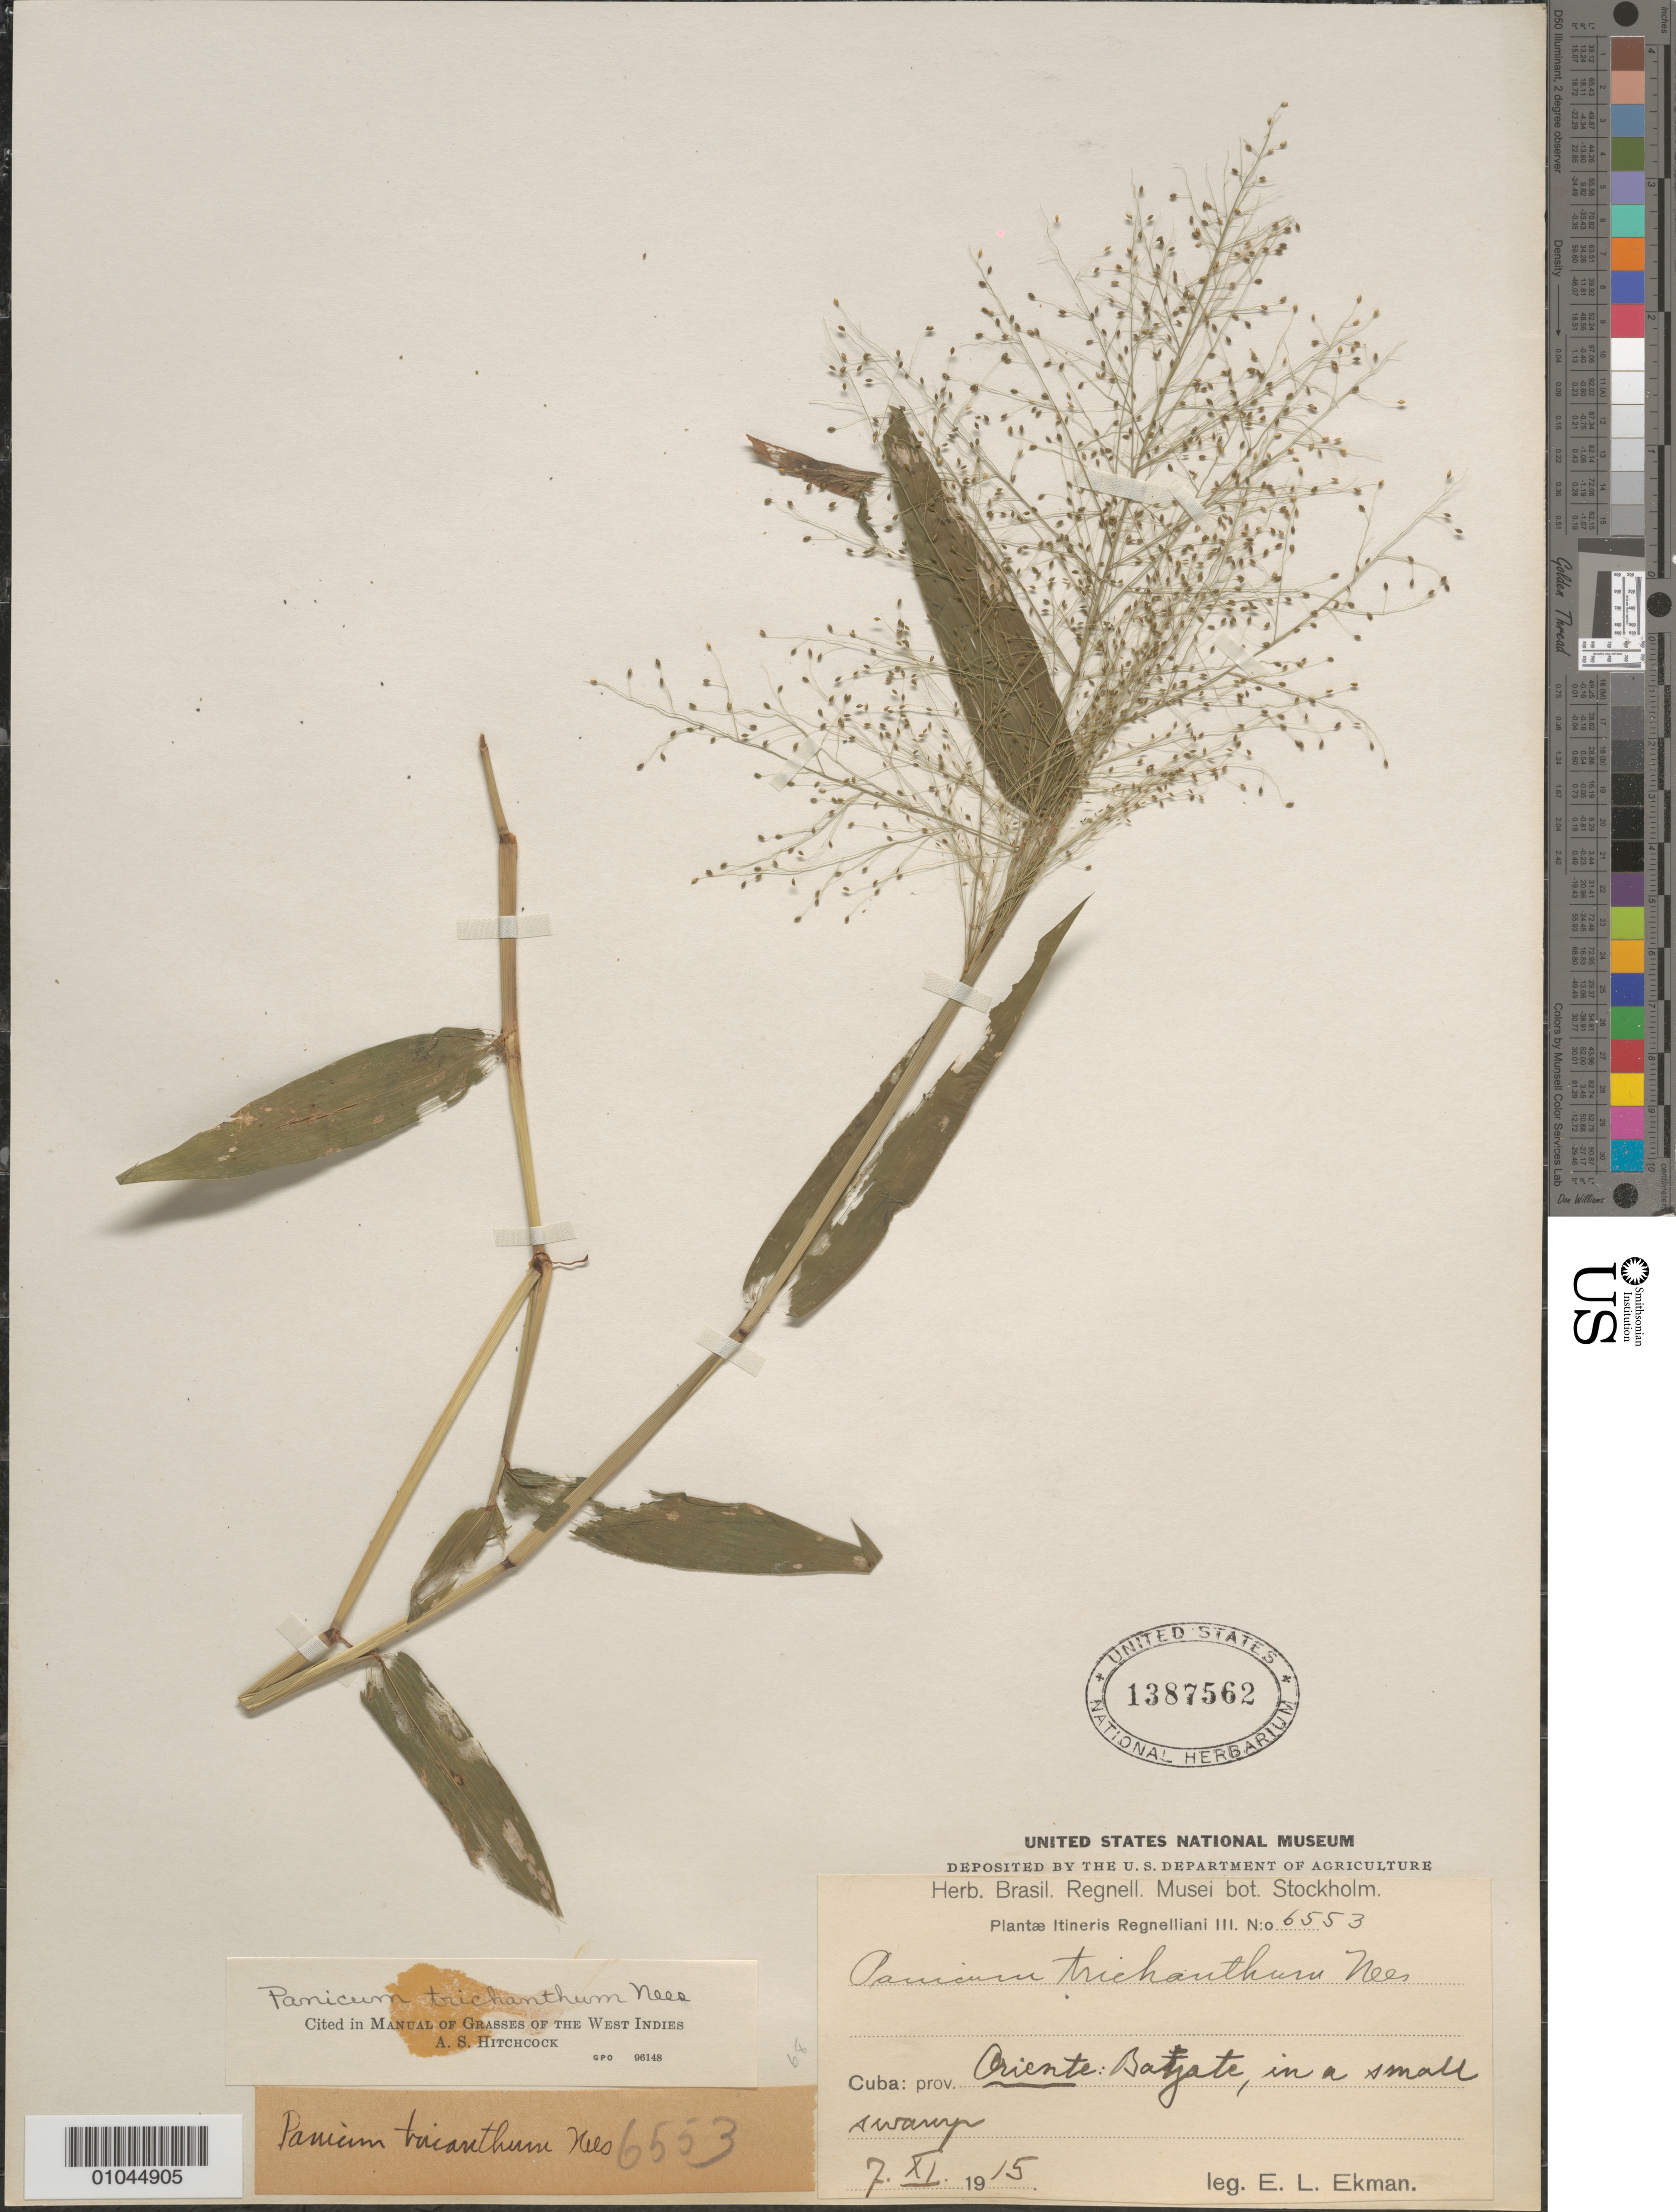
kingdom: Plantae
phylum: Tracheophyta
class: Liliopsida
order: Poales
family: Poaceae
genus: Panicum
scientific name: Panicum trichanthum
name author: Nees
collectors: E. L. Ekman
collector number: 6553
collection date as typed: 07 Nov 1915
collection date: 1915-11-07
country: Cuba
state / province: Oriente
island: Cuba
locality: Bayate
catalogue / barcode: US 1387562